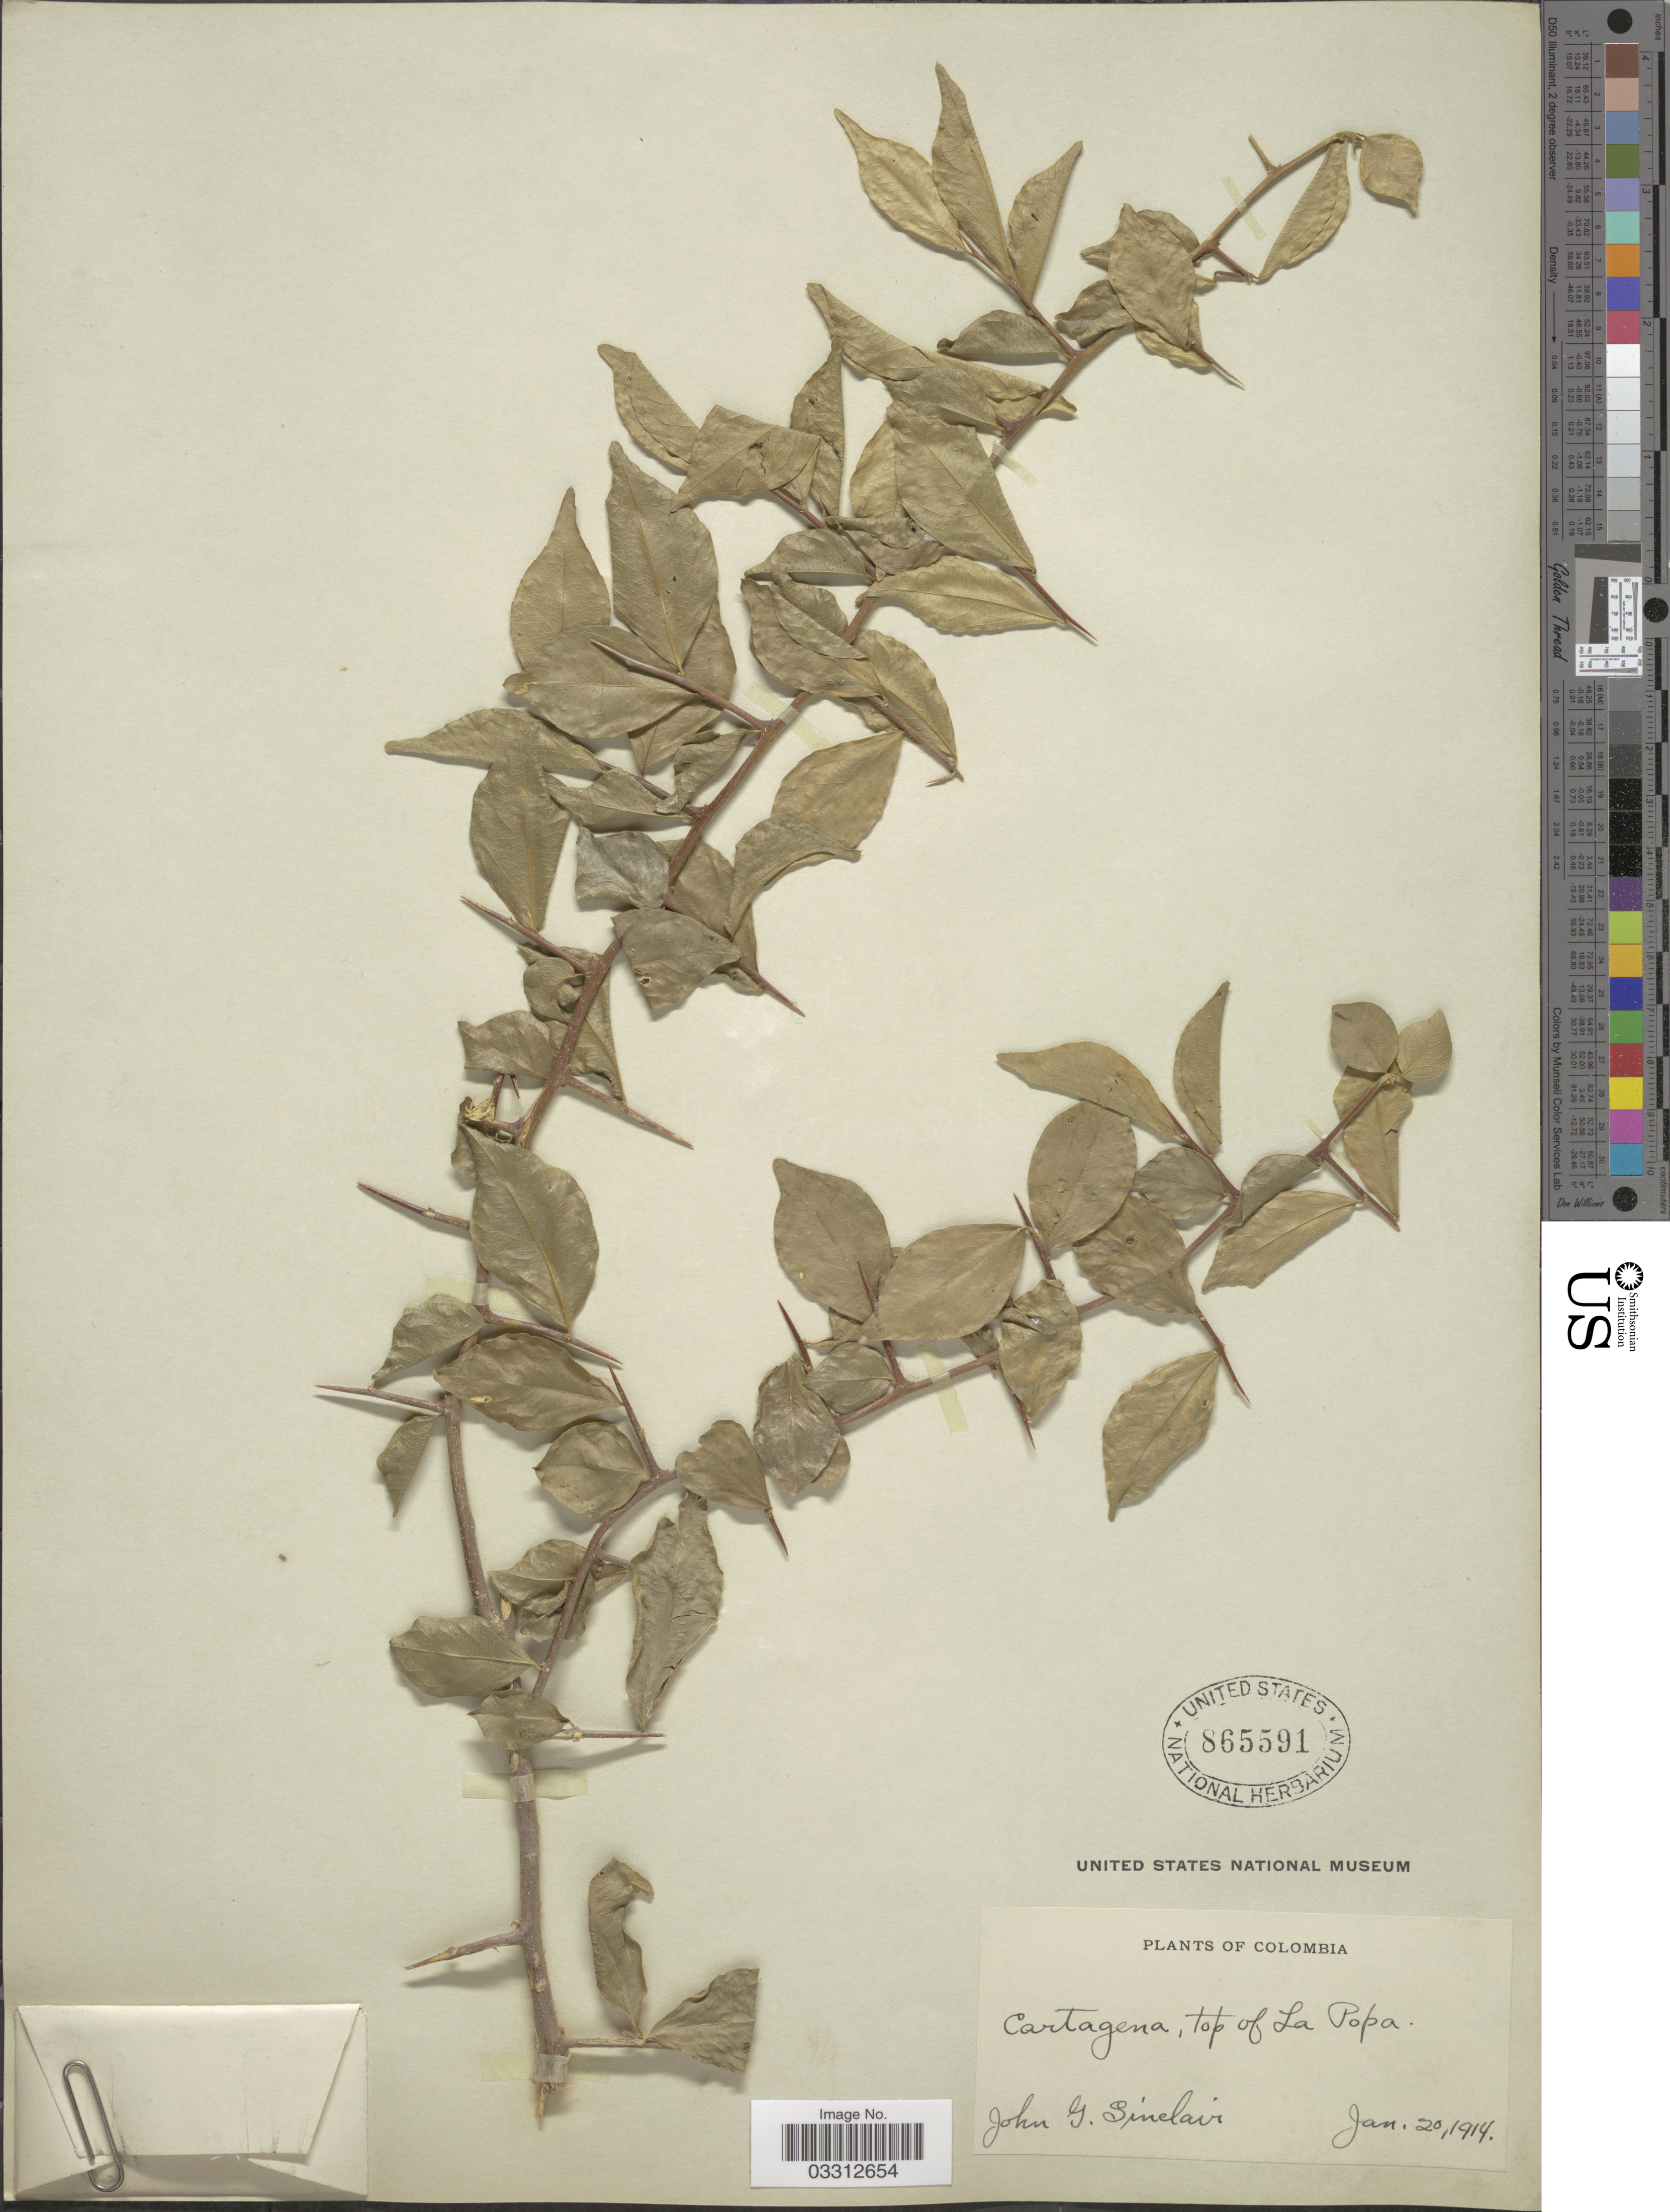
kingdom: Plantae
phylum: Tracheophyta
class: Magnoliopsida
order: Sapindales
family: Rutaceae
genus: Citrus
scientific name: Citrus sp.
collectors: J. G. Sinclair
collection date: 1914-01-20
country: Colombia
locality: Cartagena, top of La Popa.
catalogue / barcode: US 865591